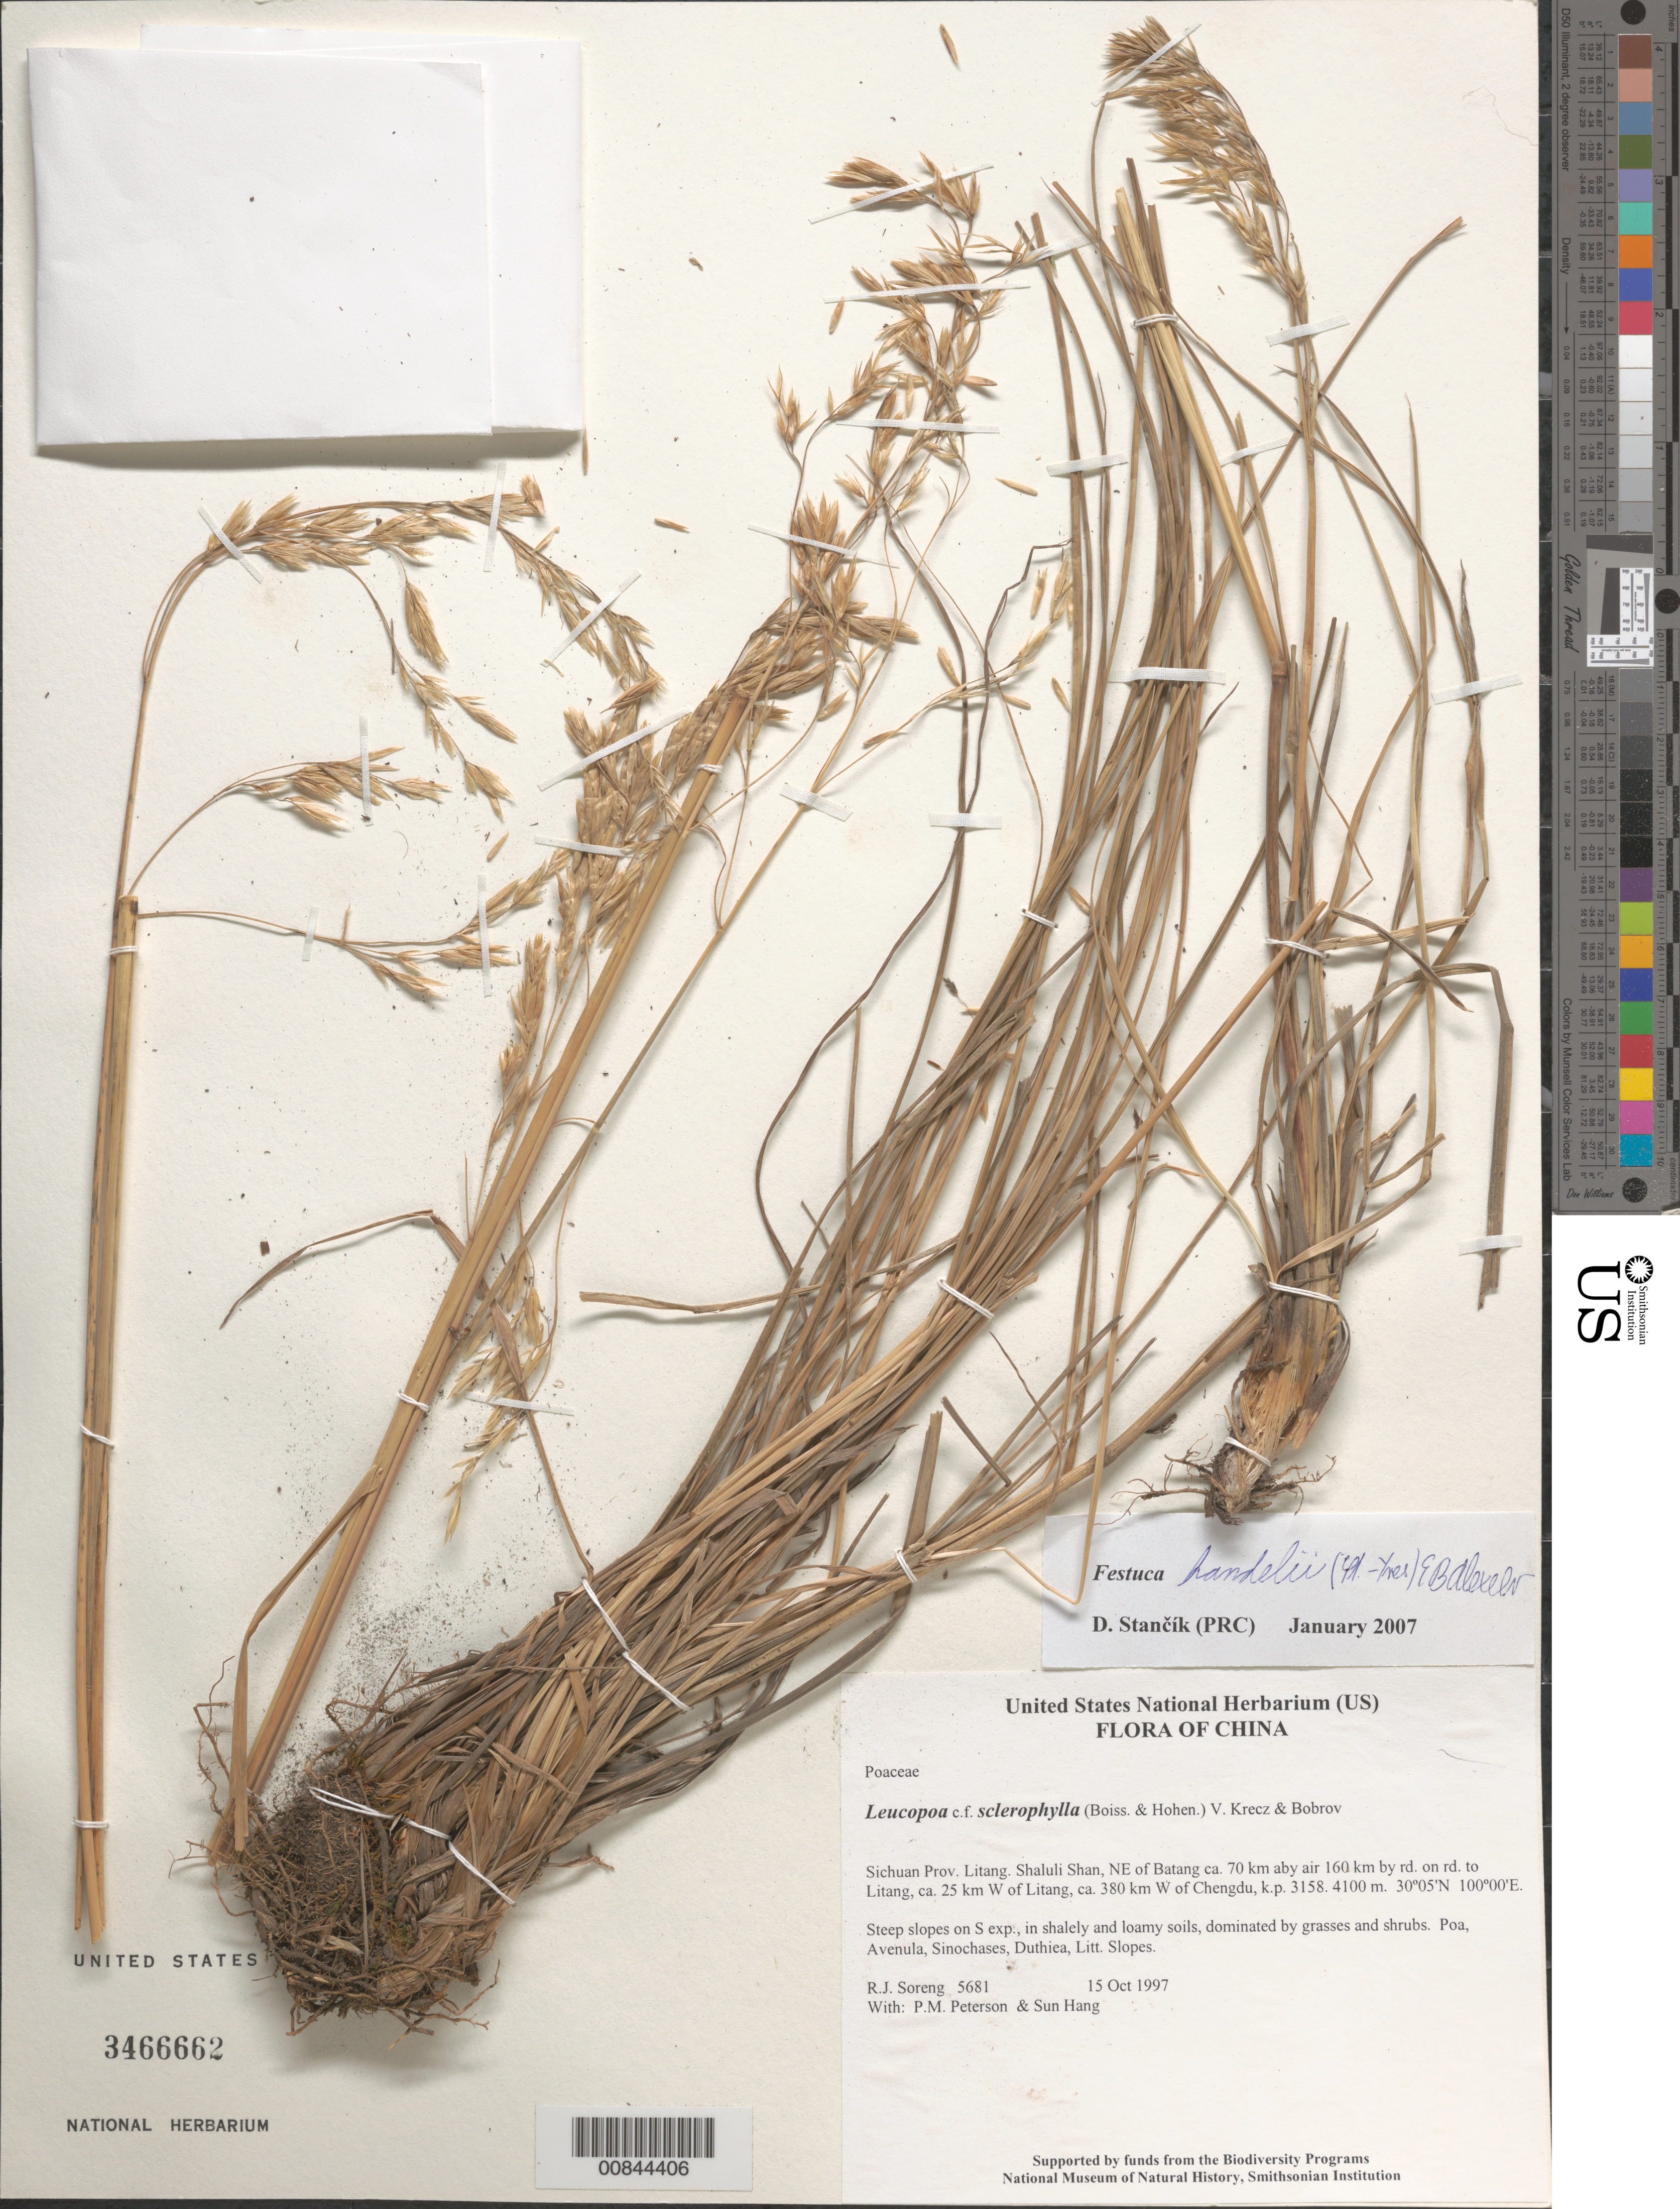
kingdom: Plantae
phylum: Tracheophyta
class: Liliopsida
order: Poales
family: Poaceae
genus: Hesperochloa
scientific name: Hesperochloa handelii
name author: (St.-Yves)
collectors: R. J. Soreng, P. M. Peterson & Sun Hang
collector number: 5681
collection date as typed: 15 Oct 1997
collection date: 1997-10-15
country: China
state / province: Sichuan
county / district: Litang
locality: Shaluli Shan, NE of Batang ca. 70 km aby air 160 km by rd. on rd. to Litang, ca. 25 km W of Litang, ca. 380 km W of Chengdu, k.p. 3158.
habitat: Steep slopes on S exp., in shalely and loamy soils, dominated by grasses and shrubs. Poa, Avenula, Sinochases, Duthiea, Litt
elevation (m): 4100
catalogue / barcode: US 3466662